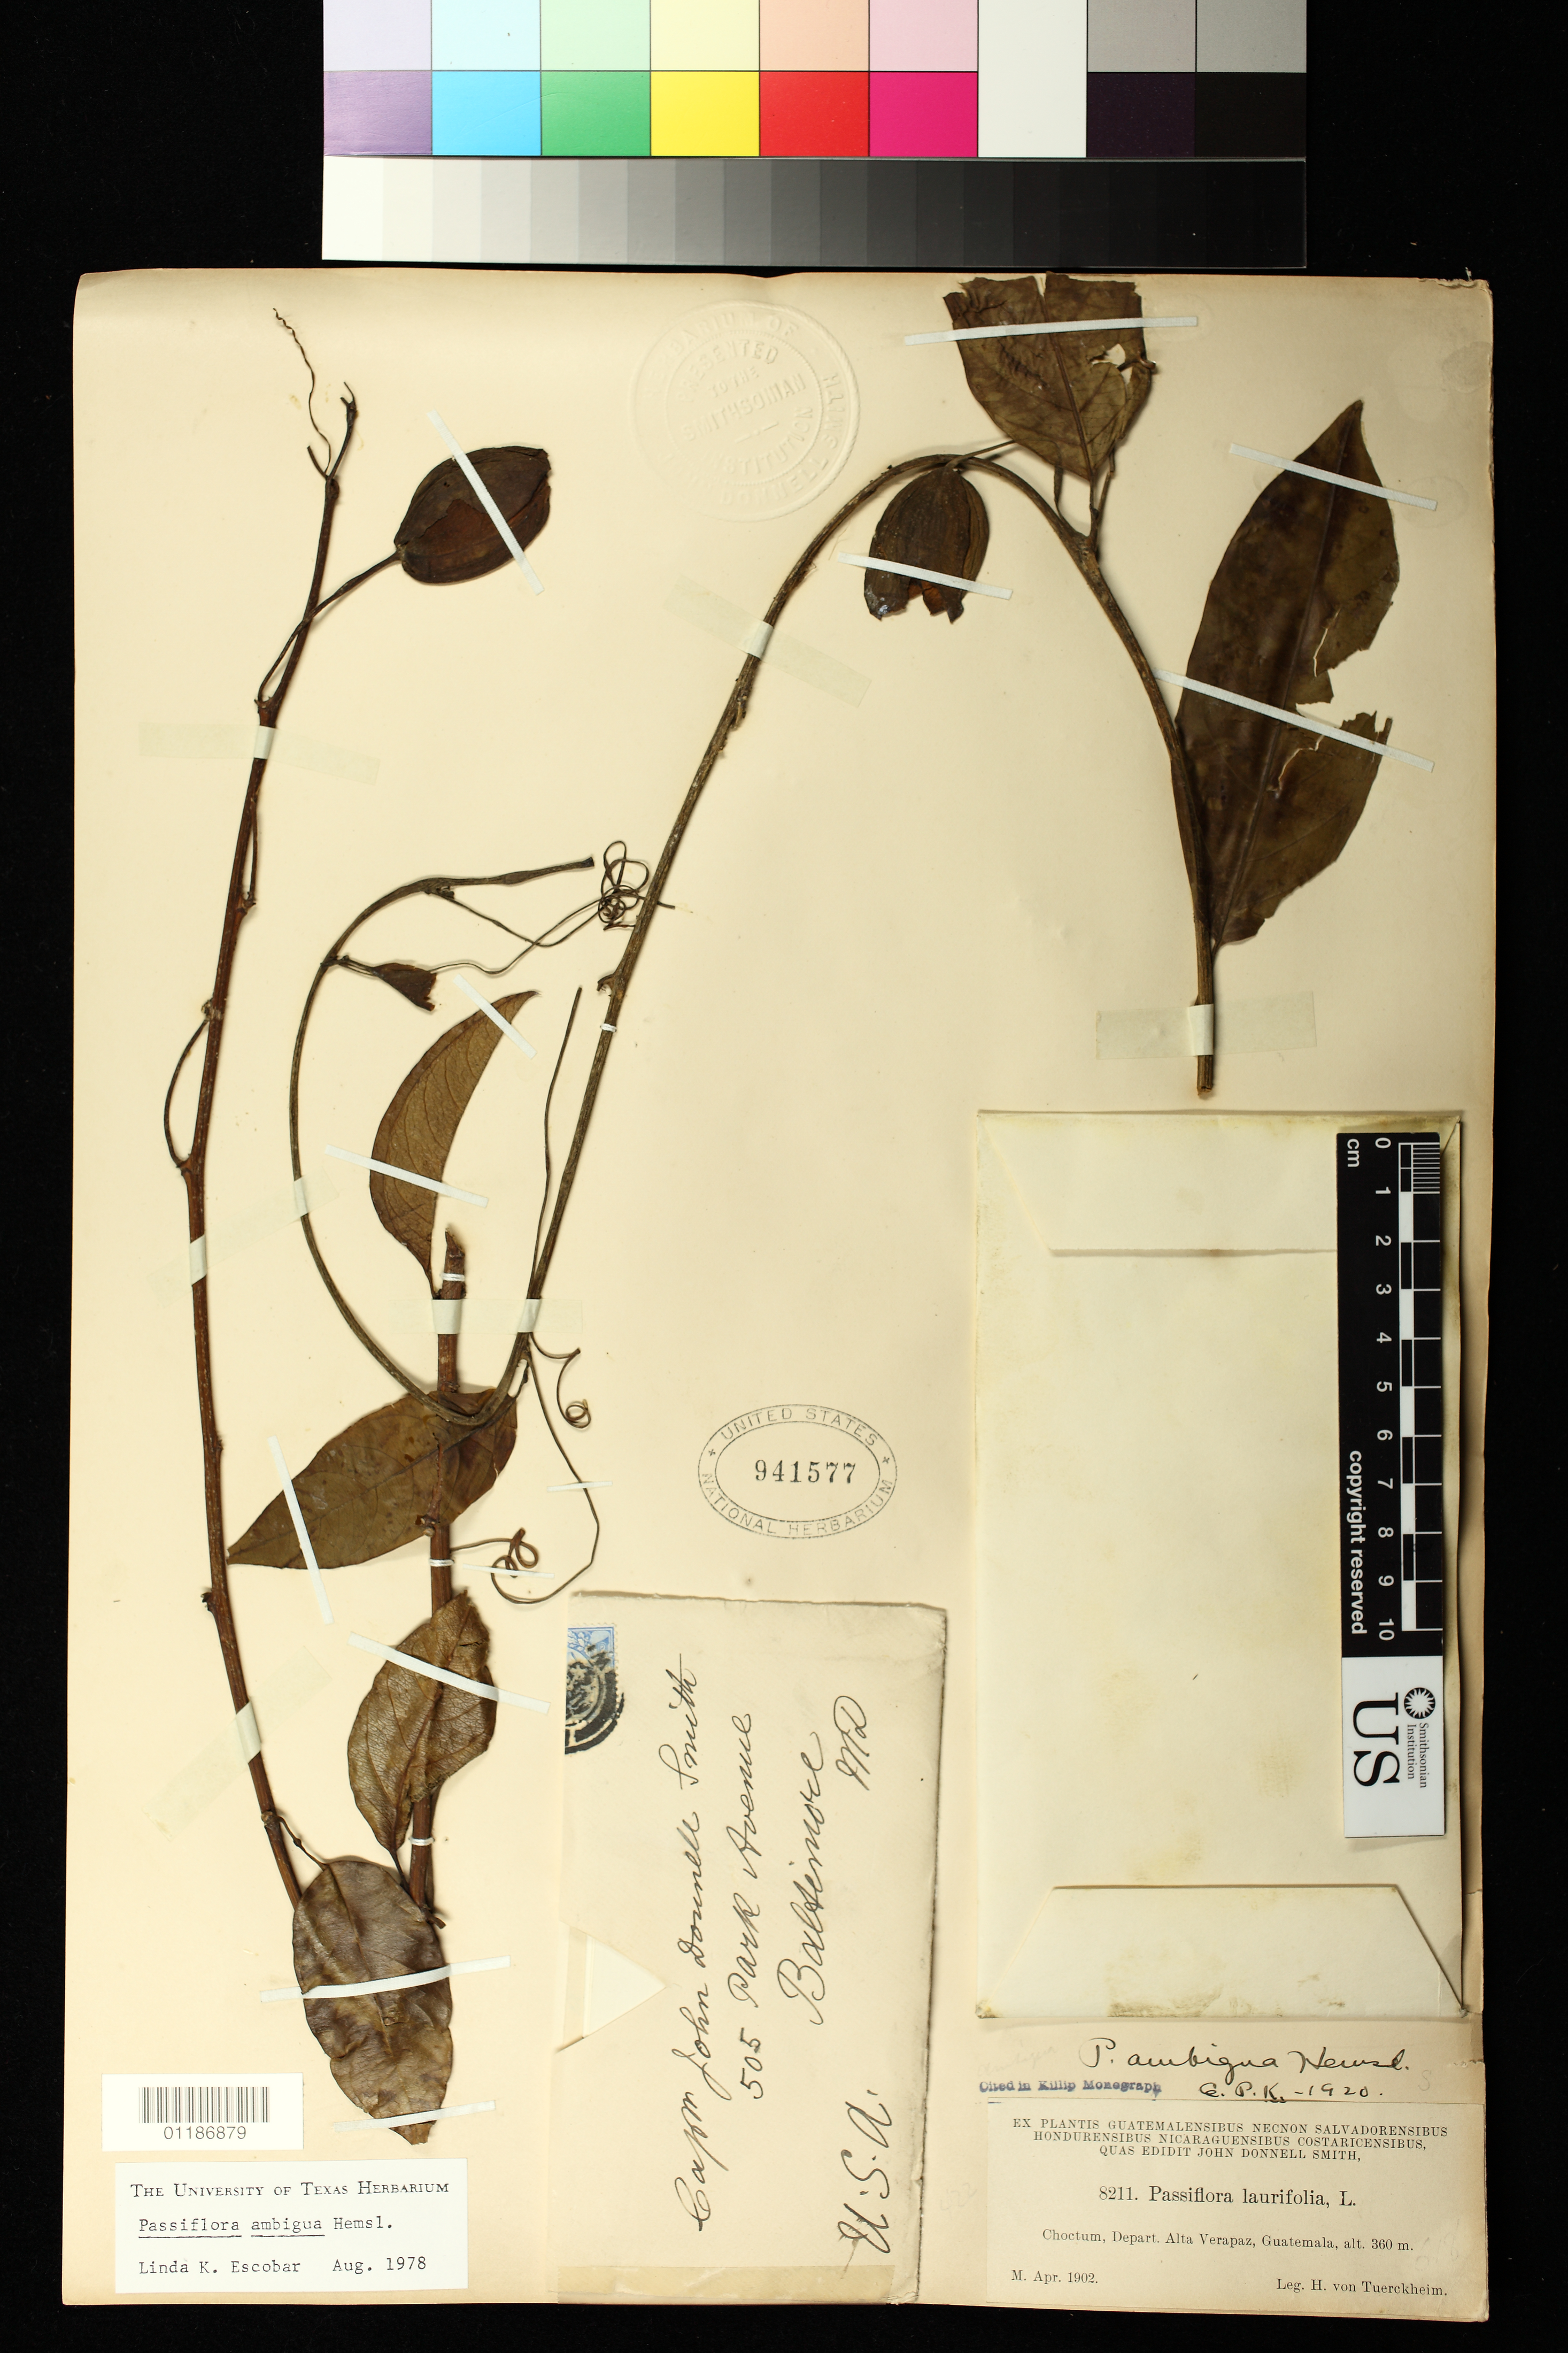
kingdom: Plantae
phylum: Tracheophyta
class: Magnoliopsida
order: Malpighiales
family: Passifloraceae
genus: Passiflora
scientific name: Passiflora ambigua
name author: Hemsl.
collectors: H. von Türckheim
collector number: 8211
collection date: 1902-04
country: Guatemala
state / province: Alta Verapaz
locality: Choctum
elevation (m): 360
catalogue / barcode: US 941577